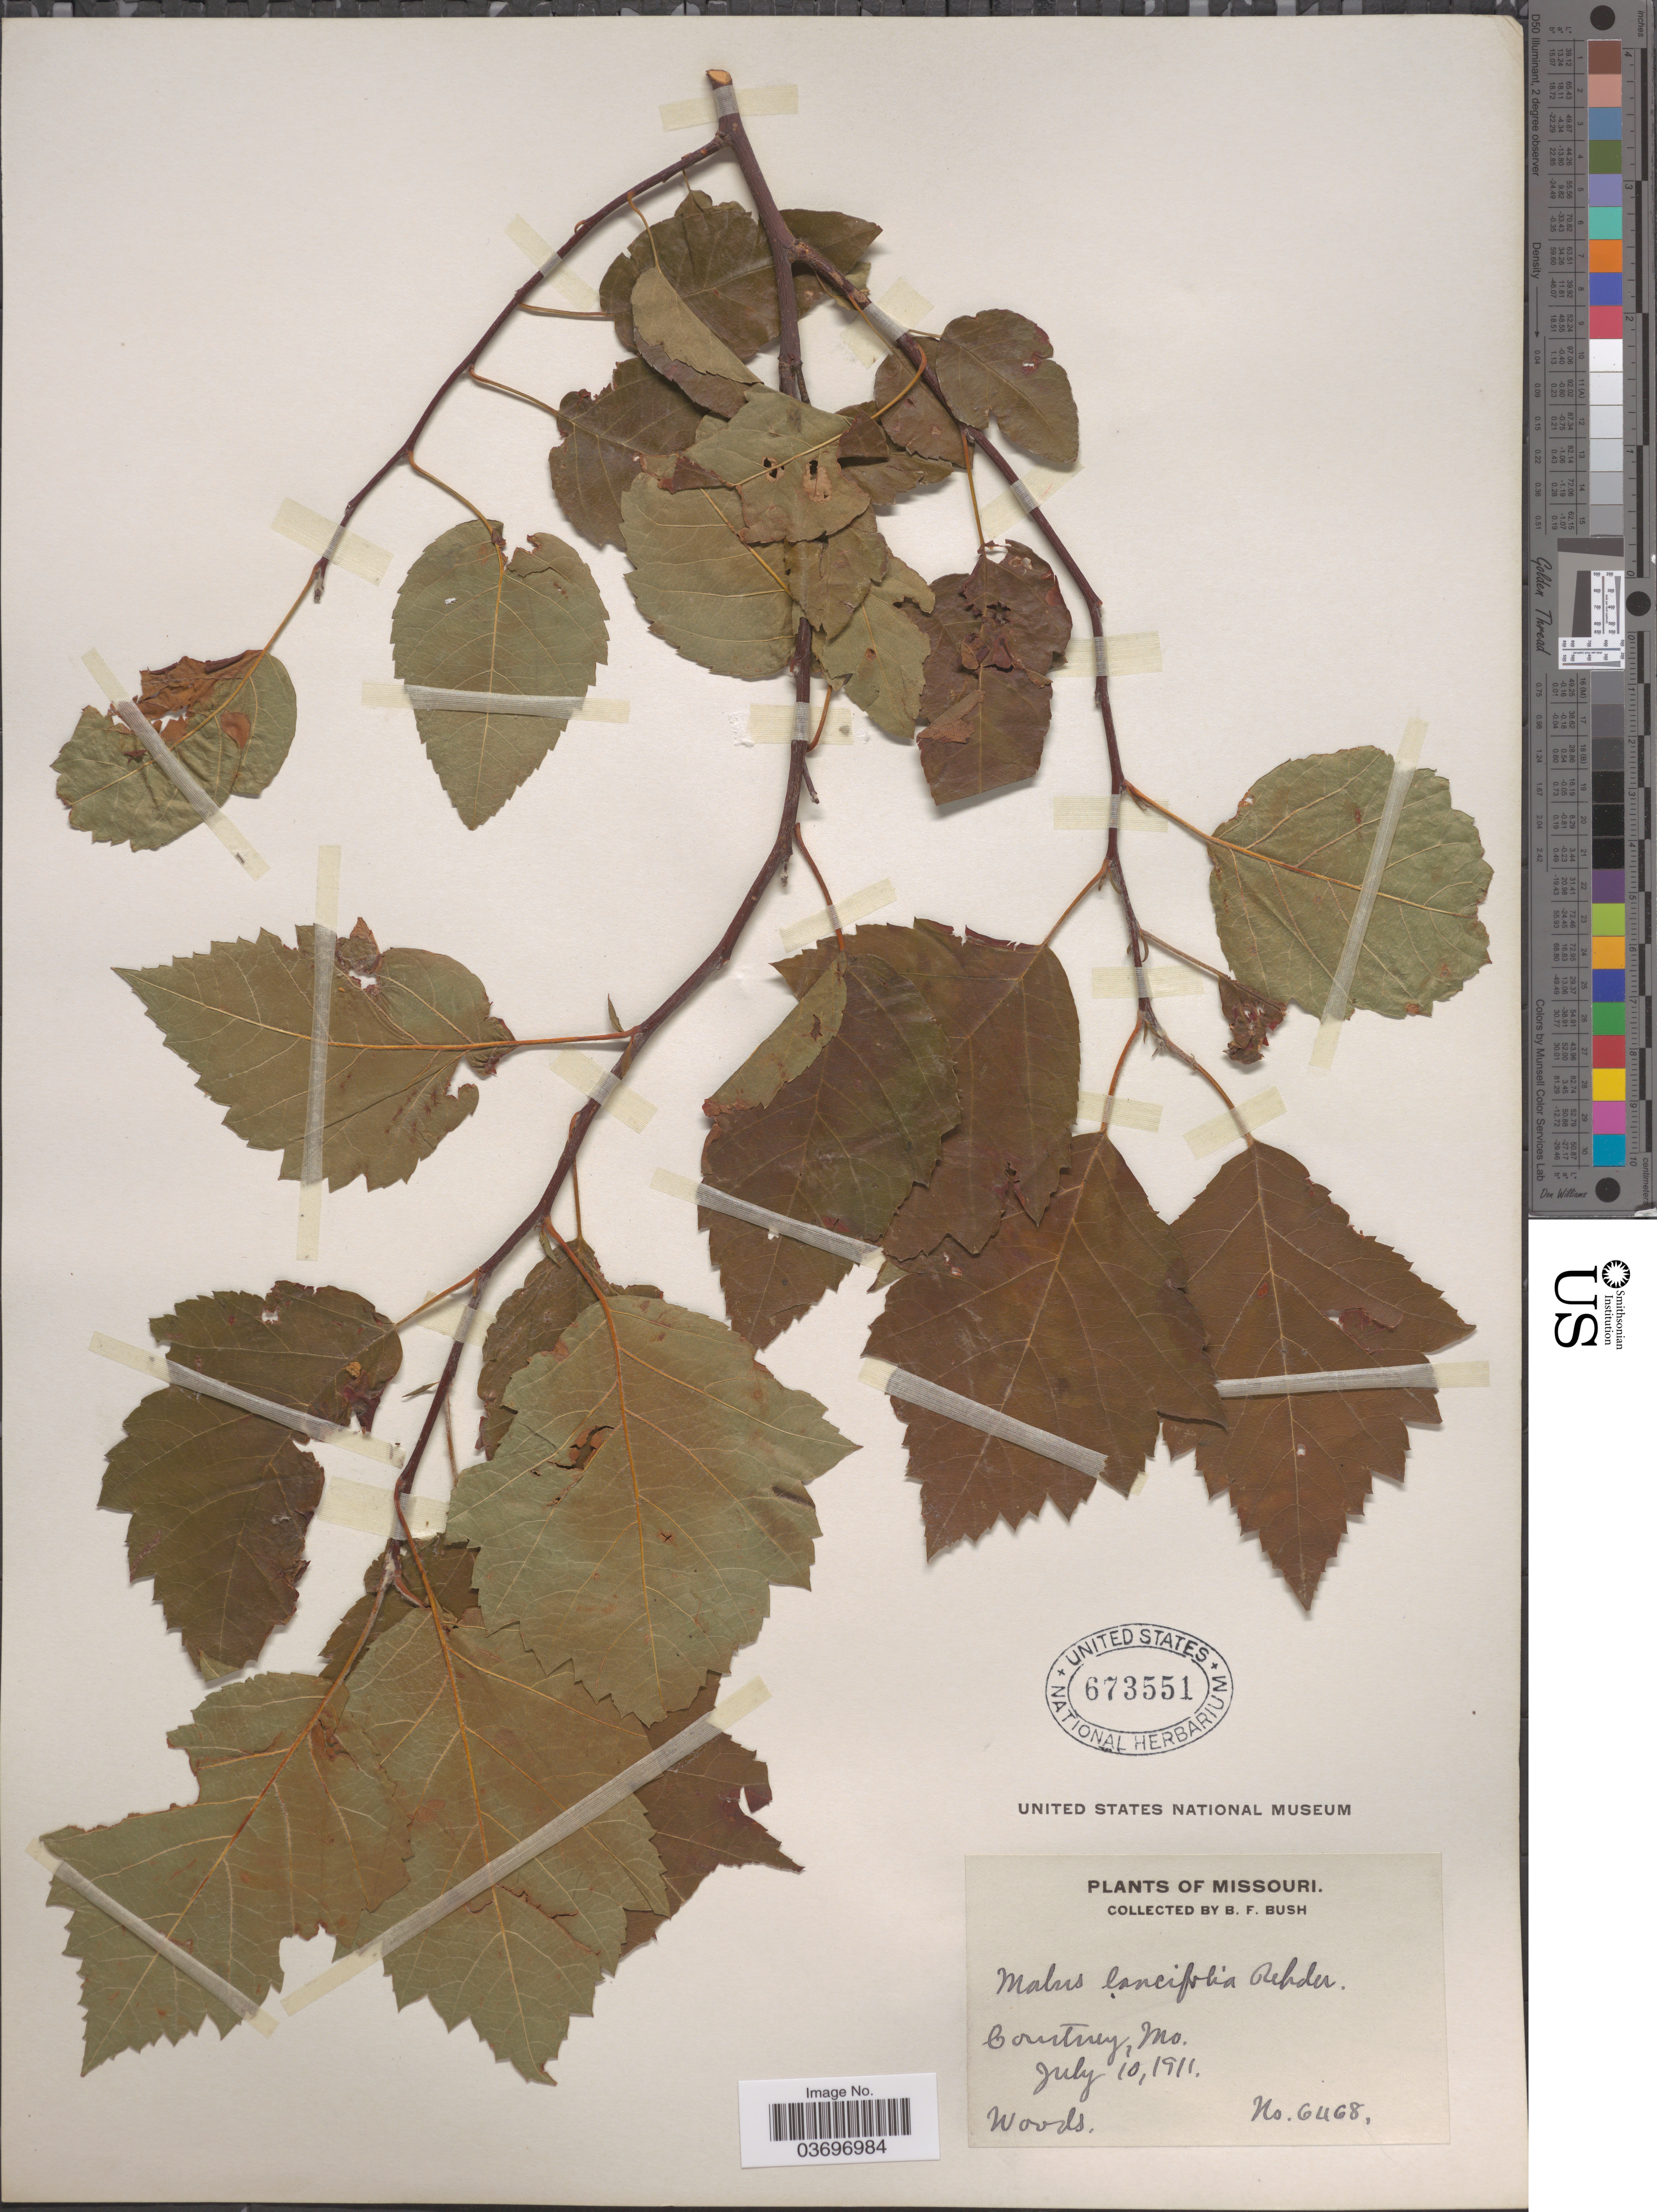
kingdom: Plantae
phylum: Tracheophyta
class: Magnoliopsida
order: Rosales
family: Rosaceae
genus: Malus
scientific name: Malus lancifolia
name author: Rehder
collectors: B. F. Bush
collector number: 6468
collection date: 1911-07-10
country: United States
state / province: Missouri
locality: Courtney.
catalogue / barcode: US 673551